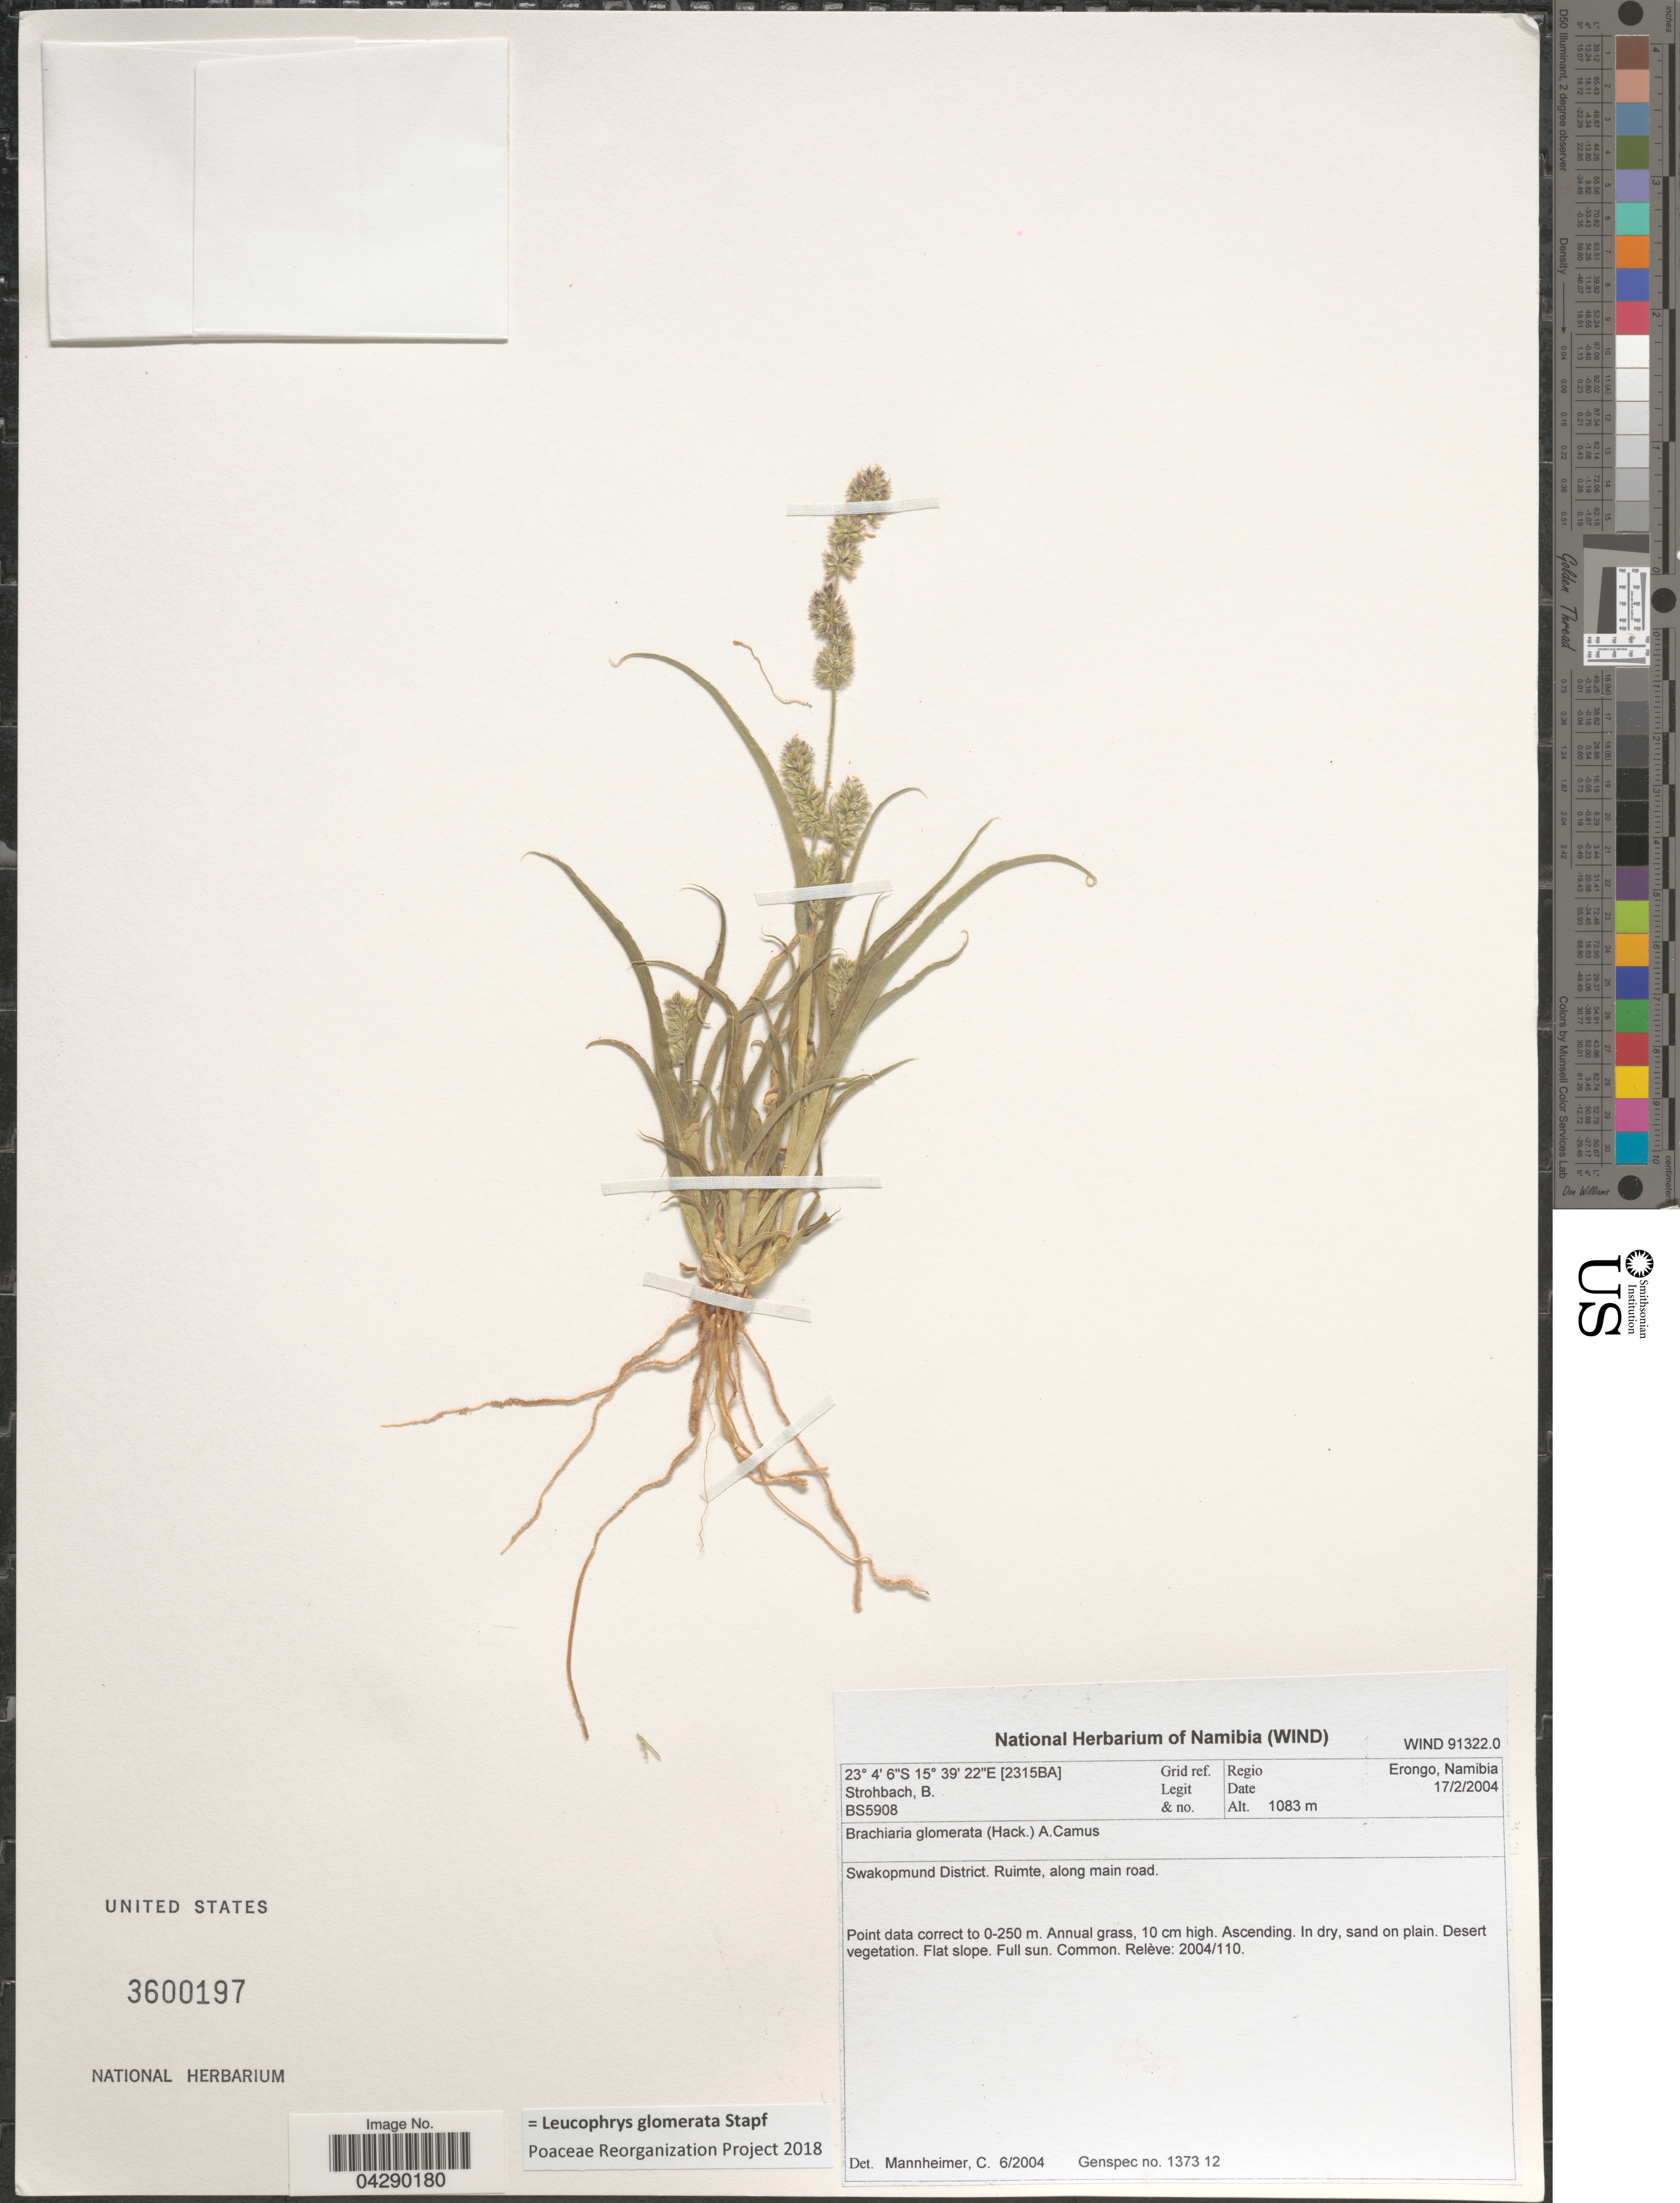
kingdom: Plantae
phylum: Tracheophyta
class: Liliopsida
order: Poales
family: Poaceae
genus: Leucophrys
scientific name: Leucophrys glomerata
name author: Stapf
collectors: B. Strohbach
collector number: BS5908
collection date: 2004-02-17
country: Namibia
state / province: Erongo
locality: [2315BA] Grid ref. Regio Erongo, Namibia. Swakopmund District. Ruimte, along main road.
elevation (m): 1083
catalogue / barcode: US 3600197